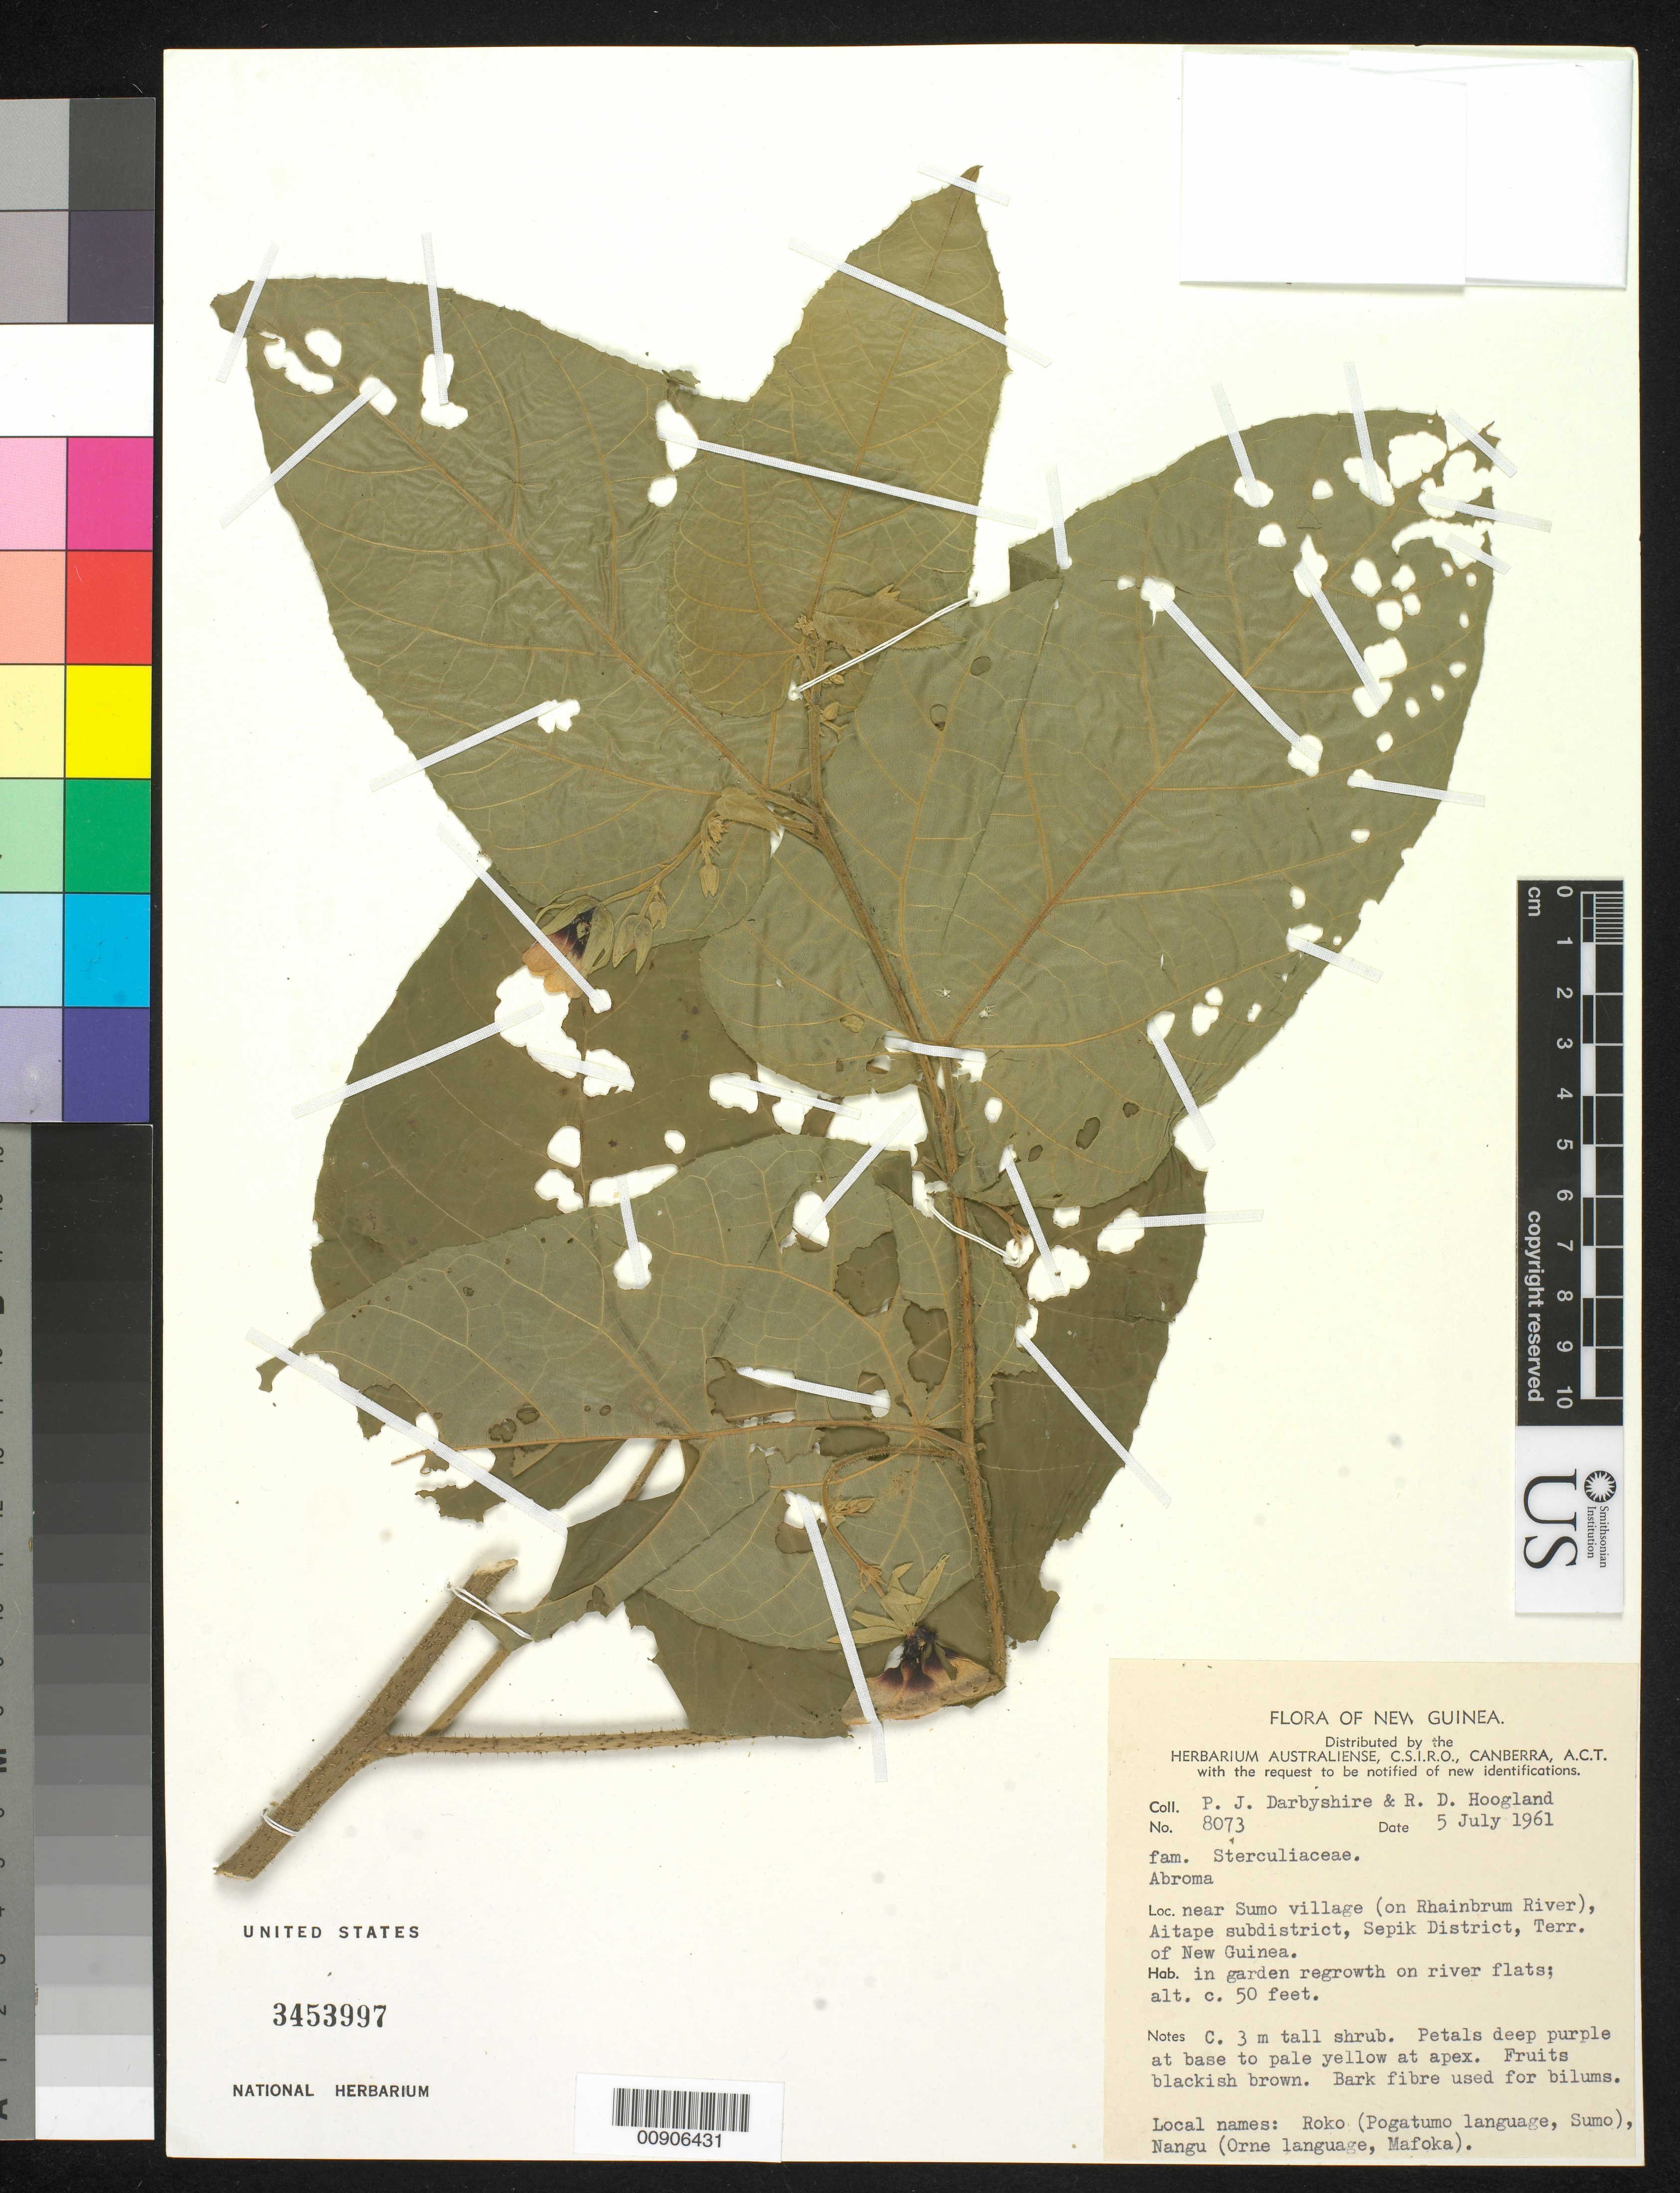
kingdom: Plantae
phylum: Tracheophyta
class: Magnoliopsida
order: Malvales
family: Malvaceae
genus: Abroma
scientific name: Abroma sp.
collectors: P. Darbyshire & R. D. Hoogland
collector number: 8073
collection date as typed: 05 Jul 1961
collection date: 1961-07-05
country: Papua New Guinea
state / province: Sandaun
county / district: Aitape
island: New Guinea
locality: Near Sumo village (on Rhainbrum River) Aitape subdistrict, Sepik District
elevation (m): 15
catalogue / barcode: US 3453997